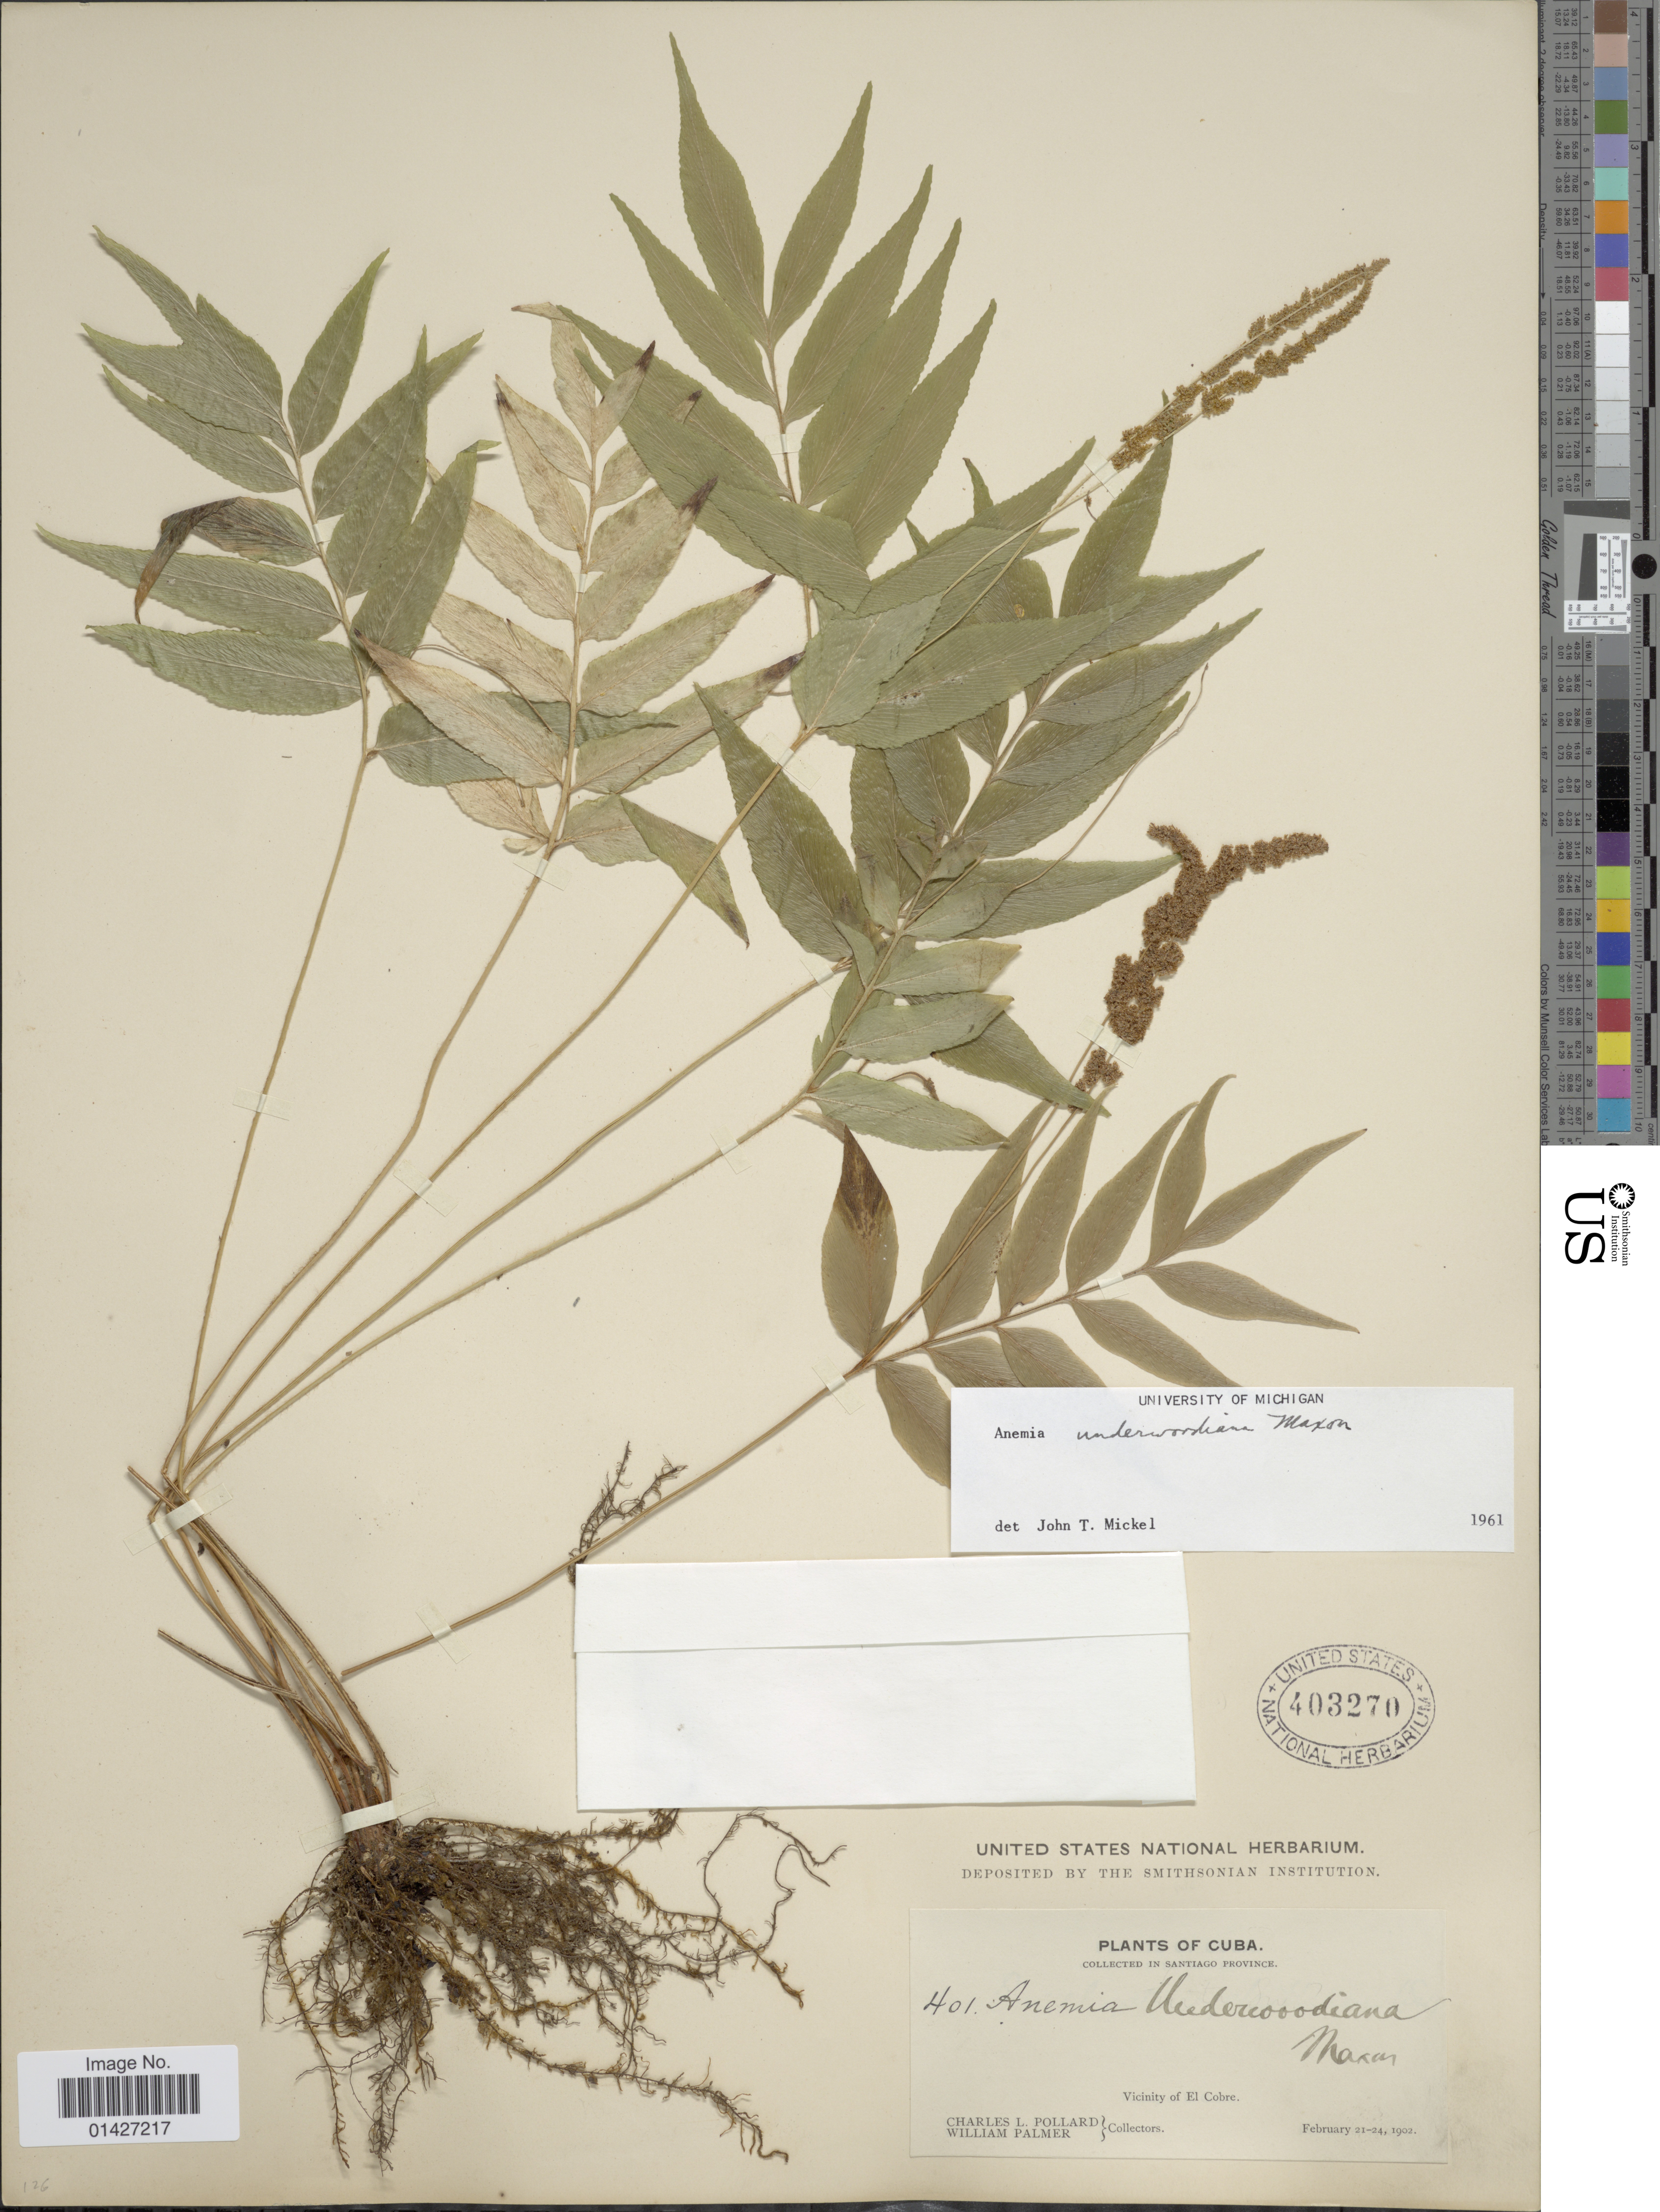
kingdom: Plantae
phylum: Tracheophyta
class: Polypodiopsida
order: Schizaeales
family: Anemiaceae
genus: Anemia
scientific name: Anemia underwoodiana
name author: Maxon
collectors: C. L. Pollard & W. Palmer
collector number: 401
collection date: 1902-02-21/1902-02-24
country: Cuba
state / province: Santiago de Cuba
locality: Vicinity of El Cobre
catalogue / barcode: US 403270